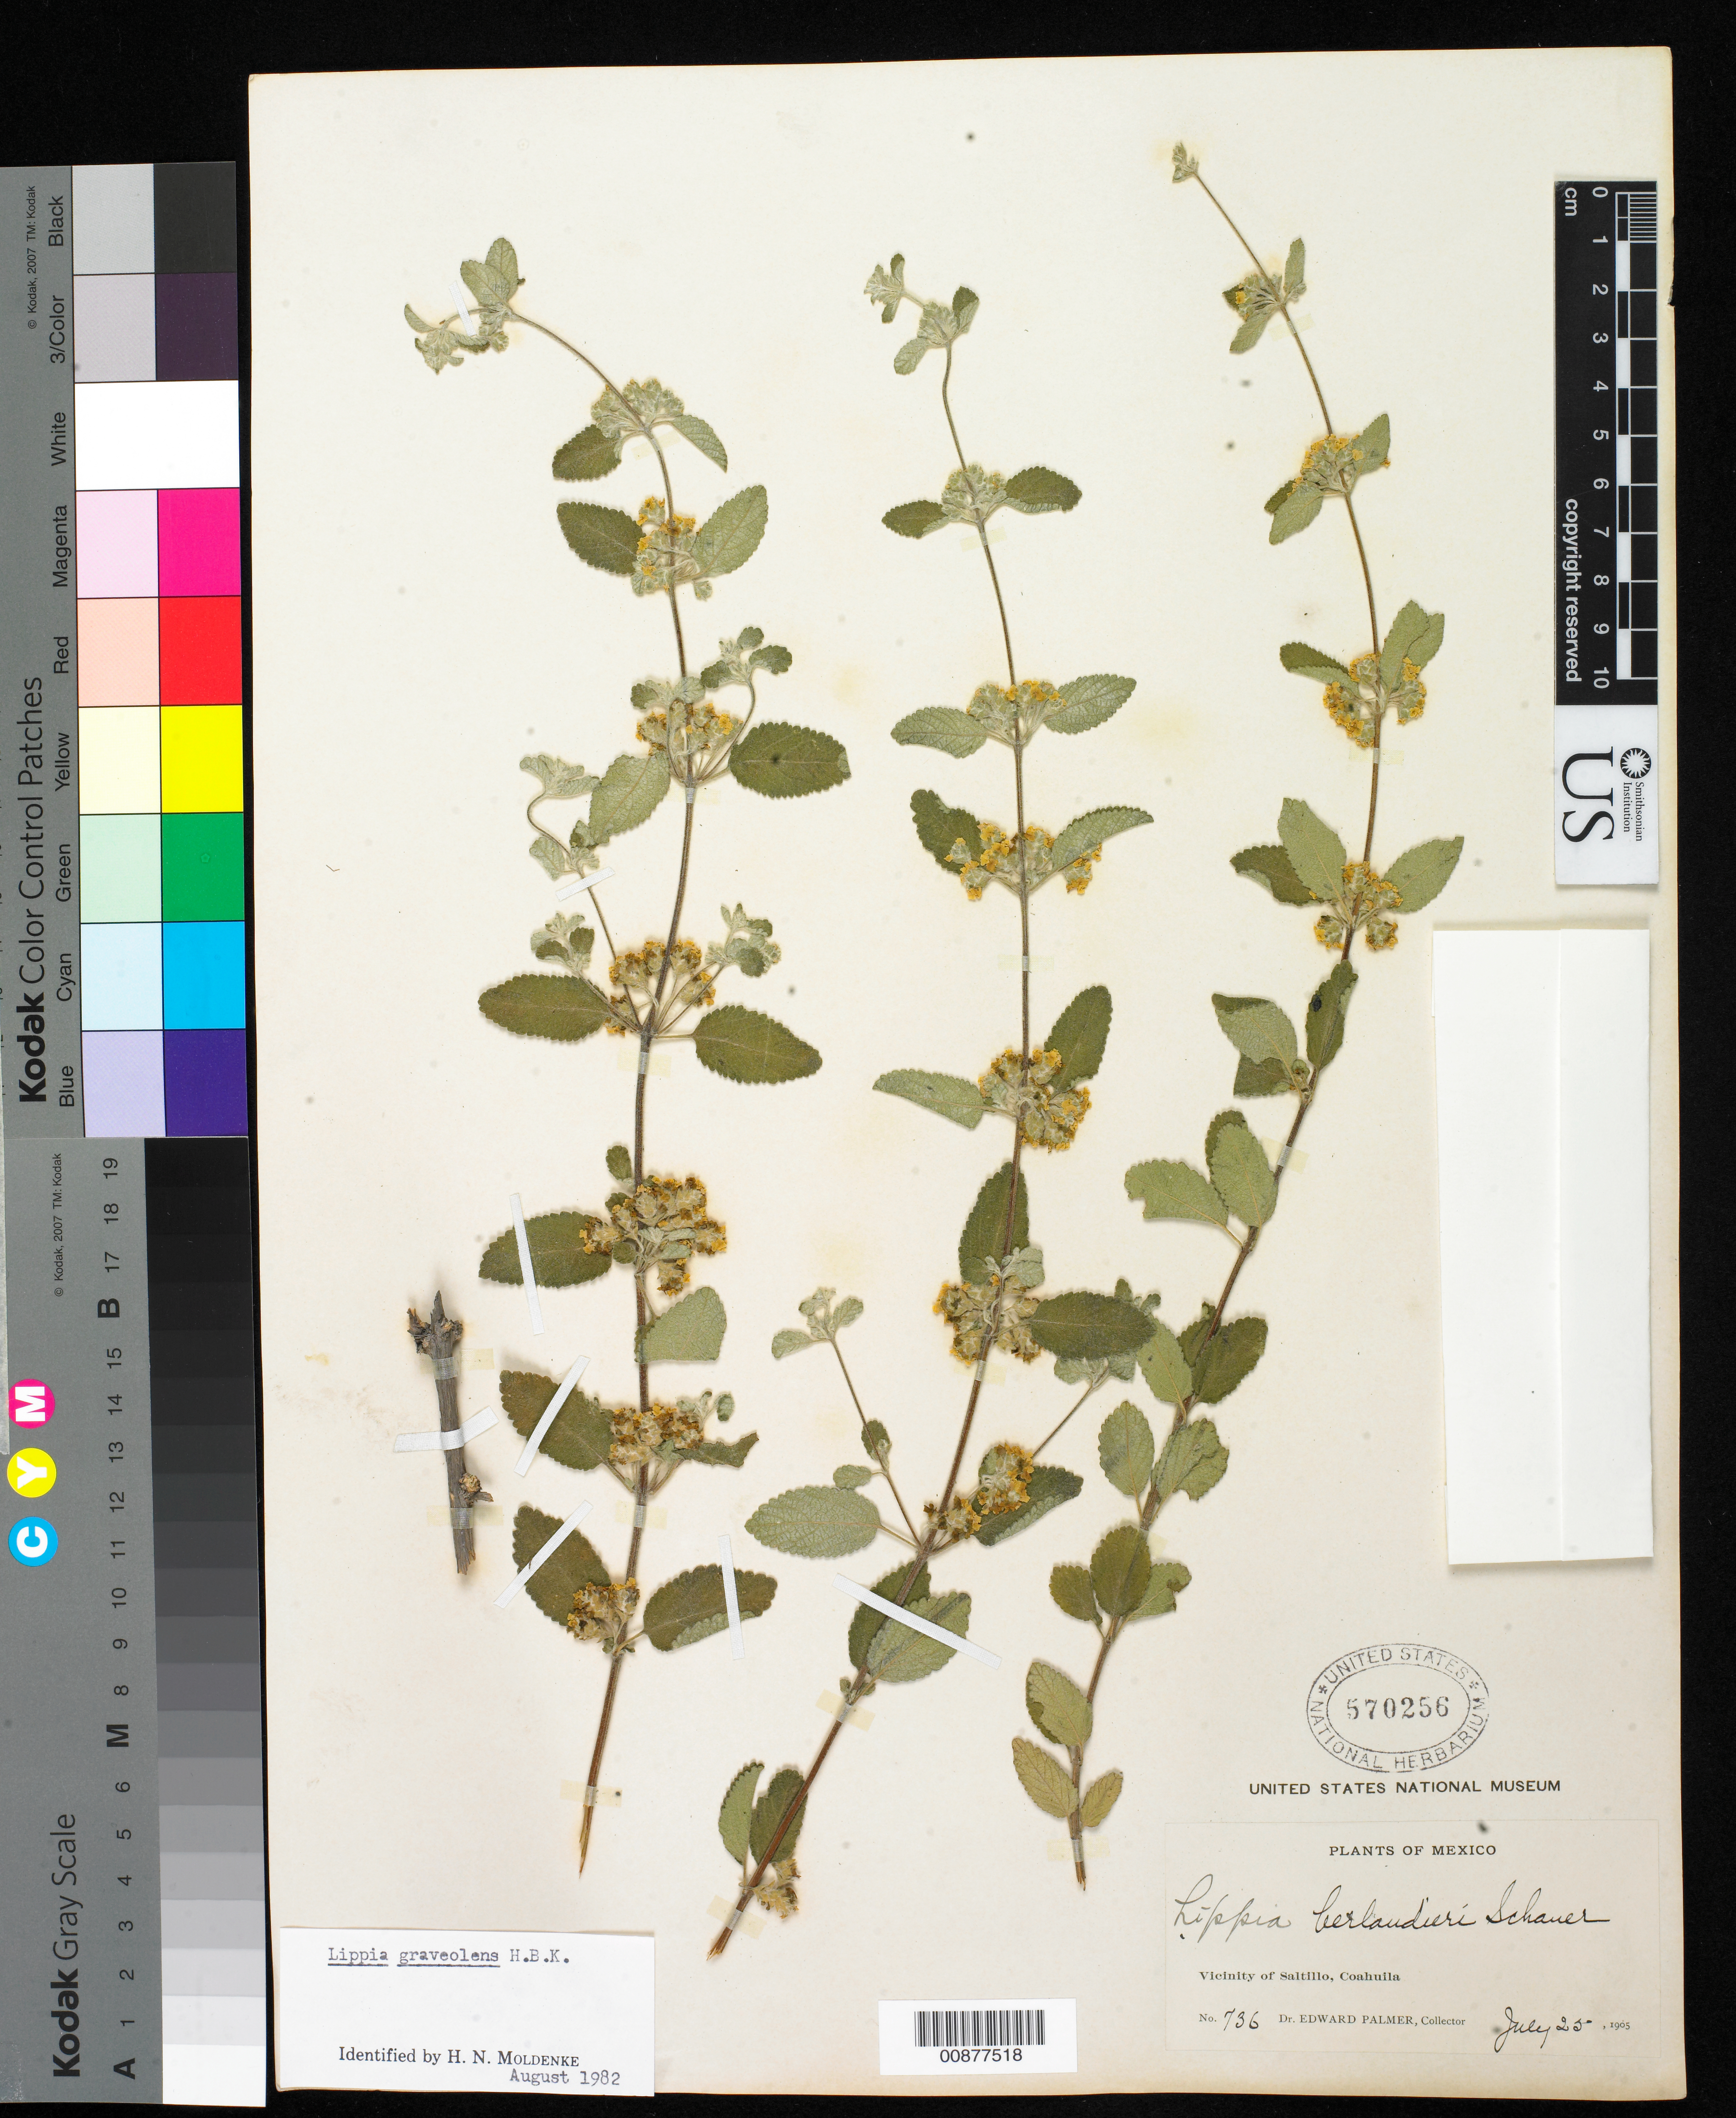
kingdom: Plantae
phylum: Tracheophyta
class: Magnoliopsida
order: Lamiales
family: Verbenaceae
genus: Lippia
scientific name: Lippia graveolens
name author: Kunth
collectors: E. Palmer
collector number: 736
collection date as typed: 25 Jul 1905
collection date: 1905-07-25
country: Mexico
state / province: Coahuila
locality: Vicinity of Saltillo, Coahuila.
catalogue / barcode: US 570256